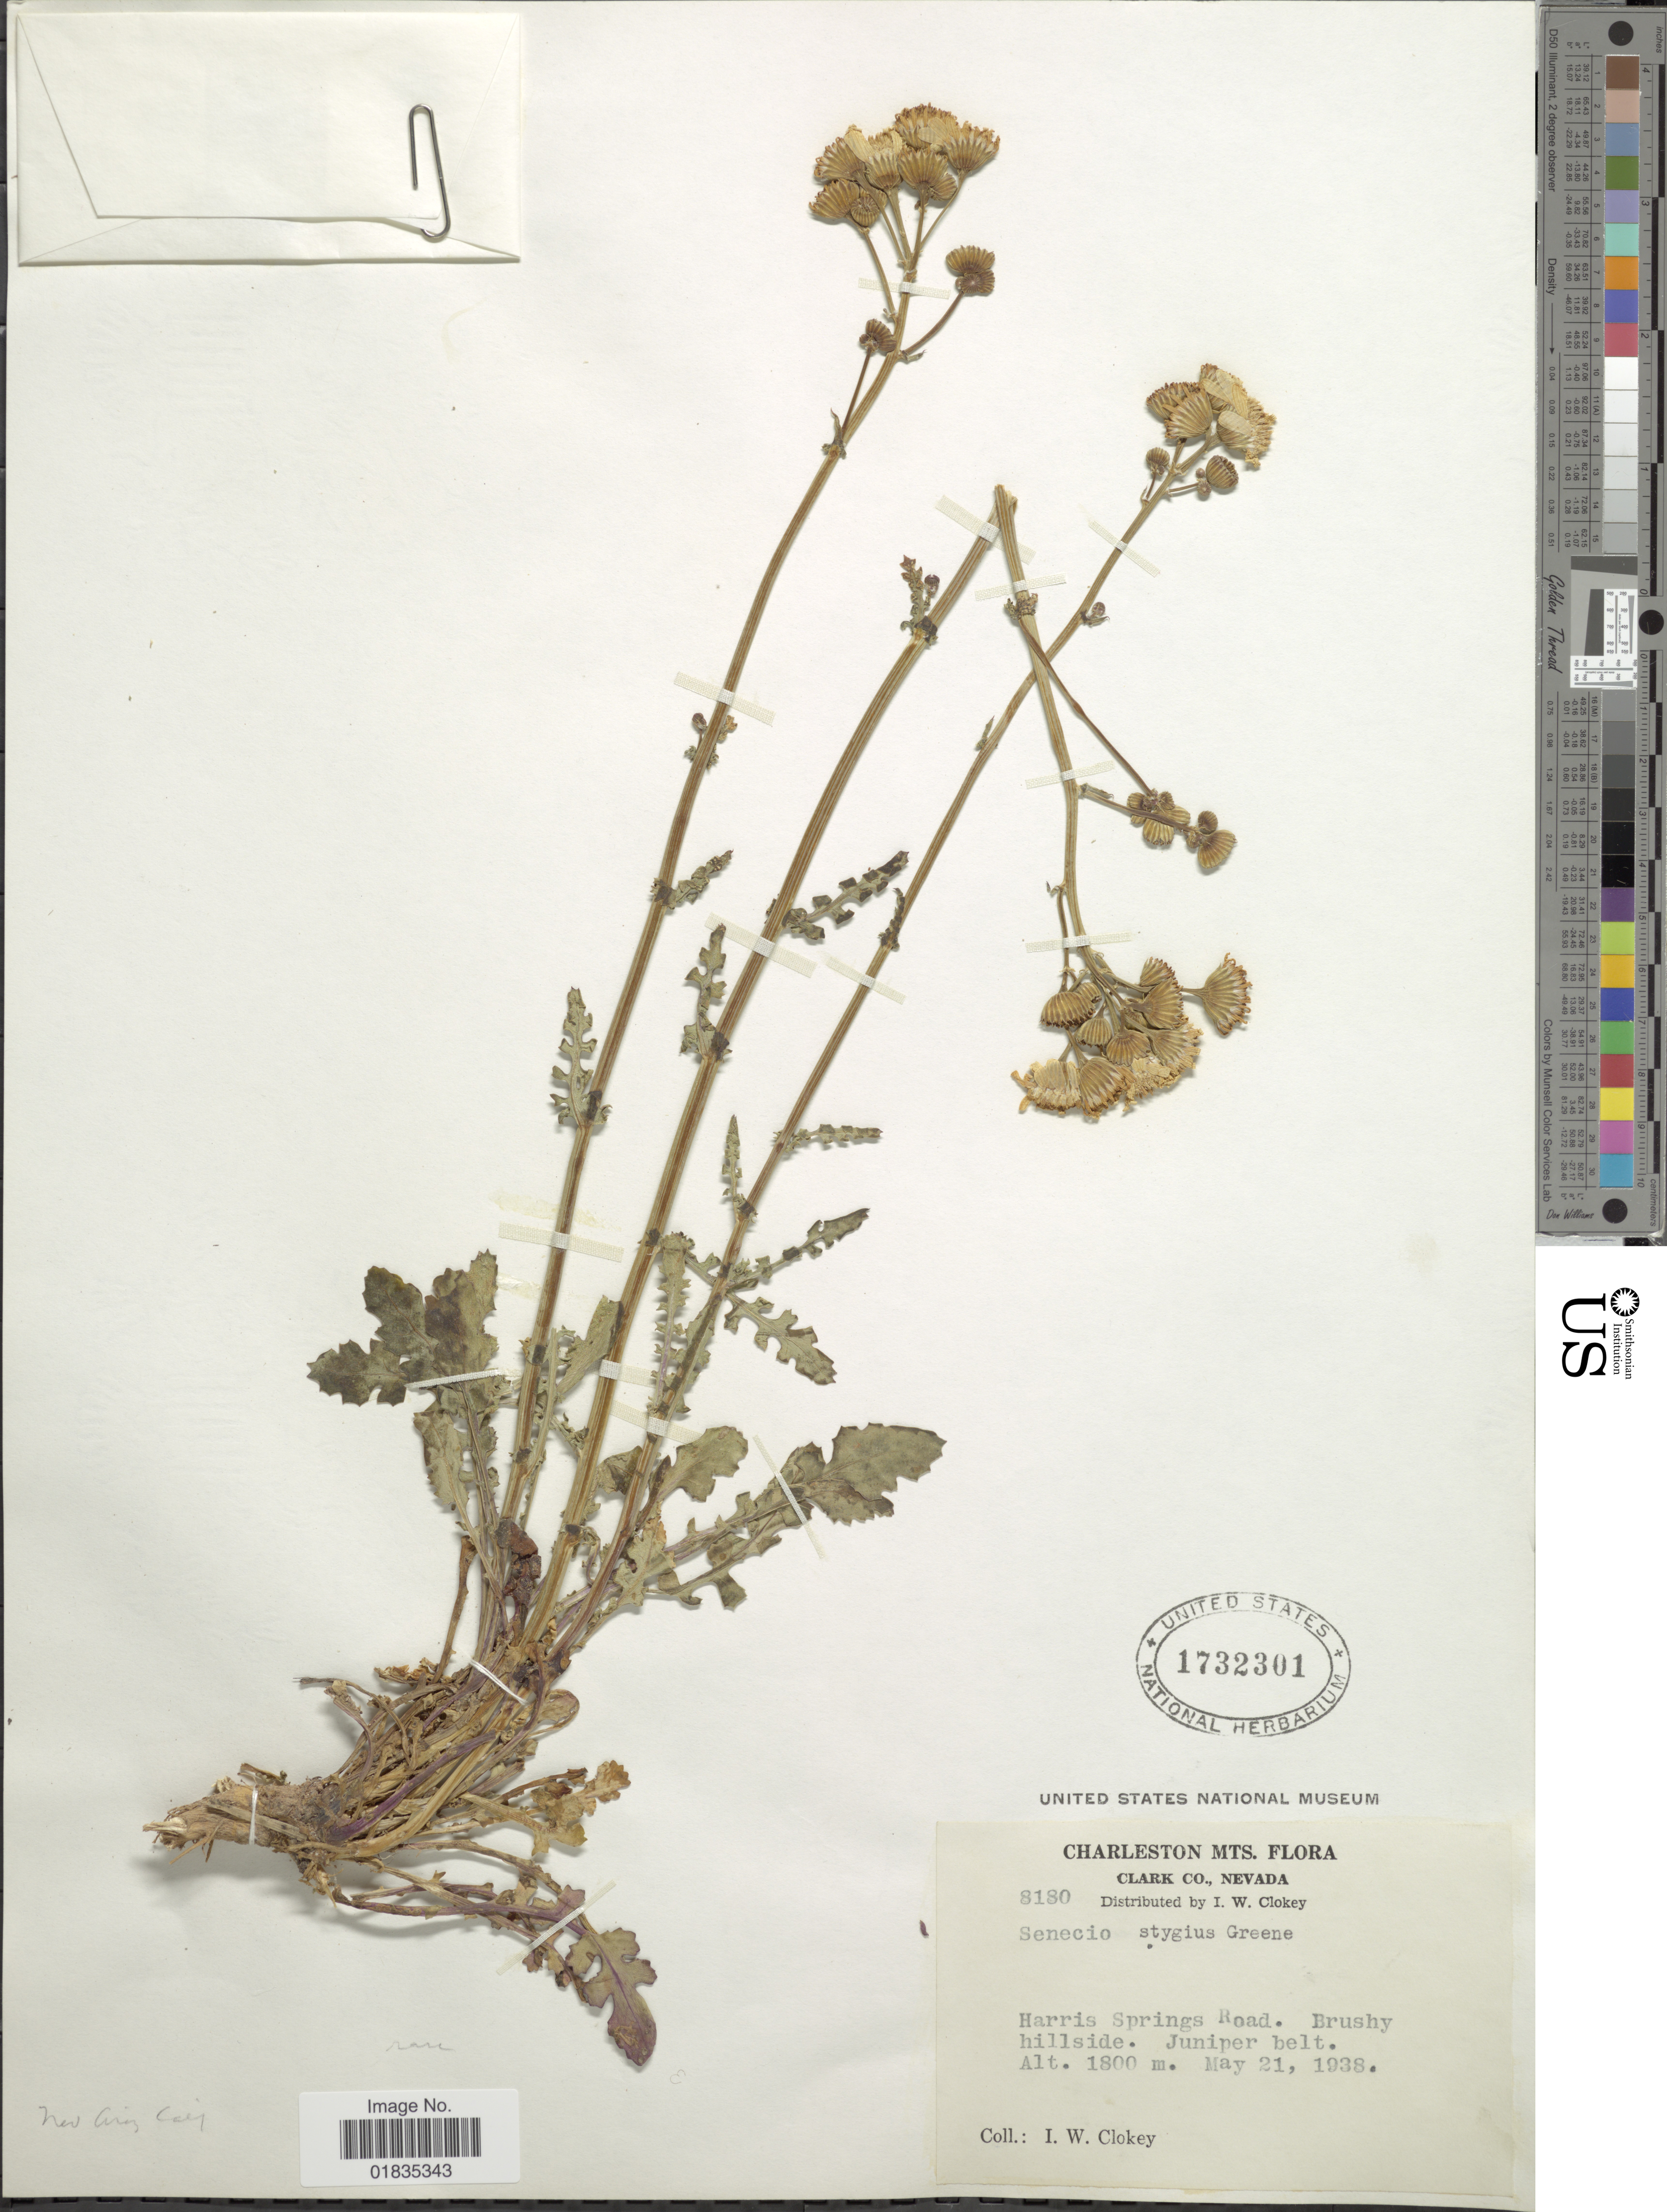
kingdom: Plantae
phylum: Tracheophyta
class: Magnoliopsida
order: Asterales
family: Asteraceae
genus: Packera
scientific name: Packera multilobata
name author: (Torr. & A. Gray) W.A. Weber & Á. Löve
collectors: I. W. Clokey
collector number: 8180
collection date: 1938-05-21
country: United States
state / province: Nevada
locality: Charleston Mts., Clark Co., Harris Springs Road, brushy hillside, Juniper belt.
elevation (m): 1800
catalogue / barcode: US 1732301